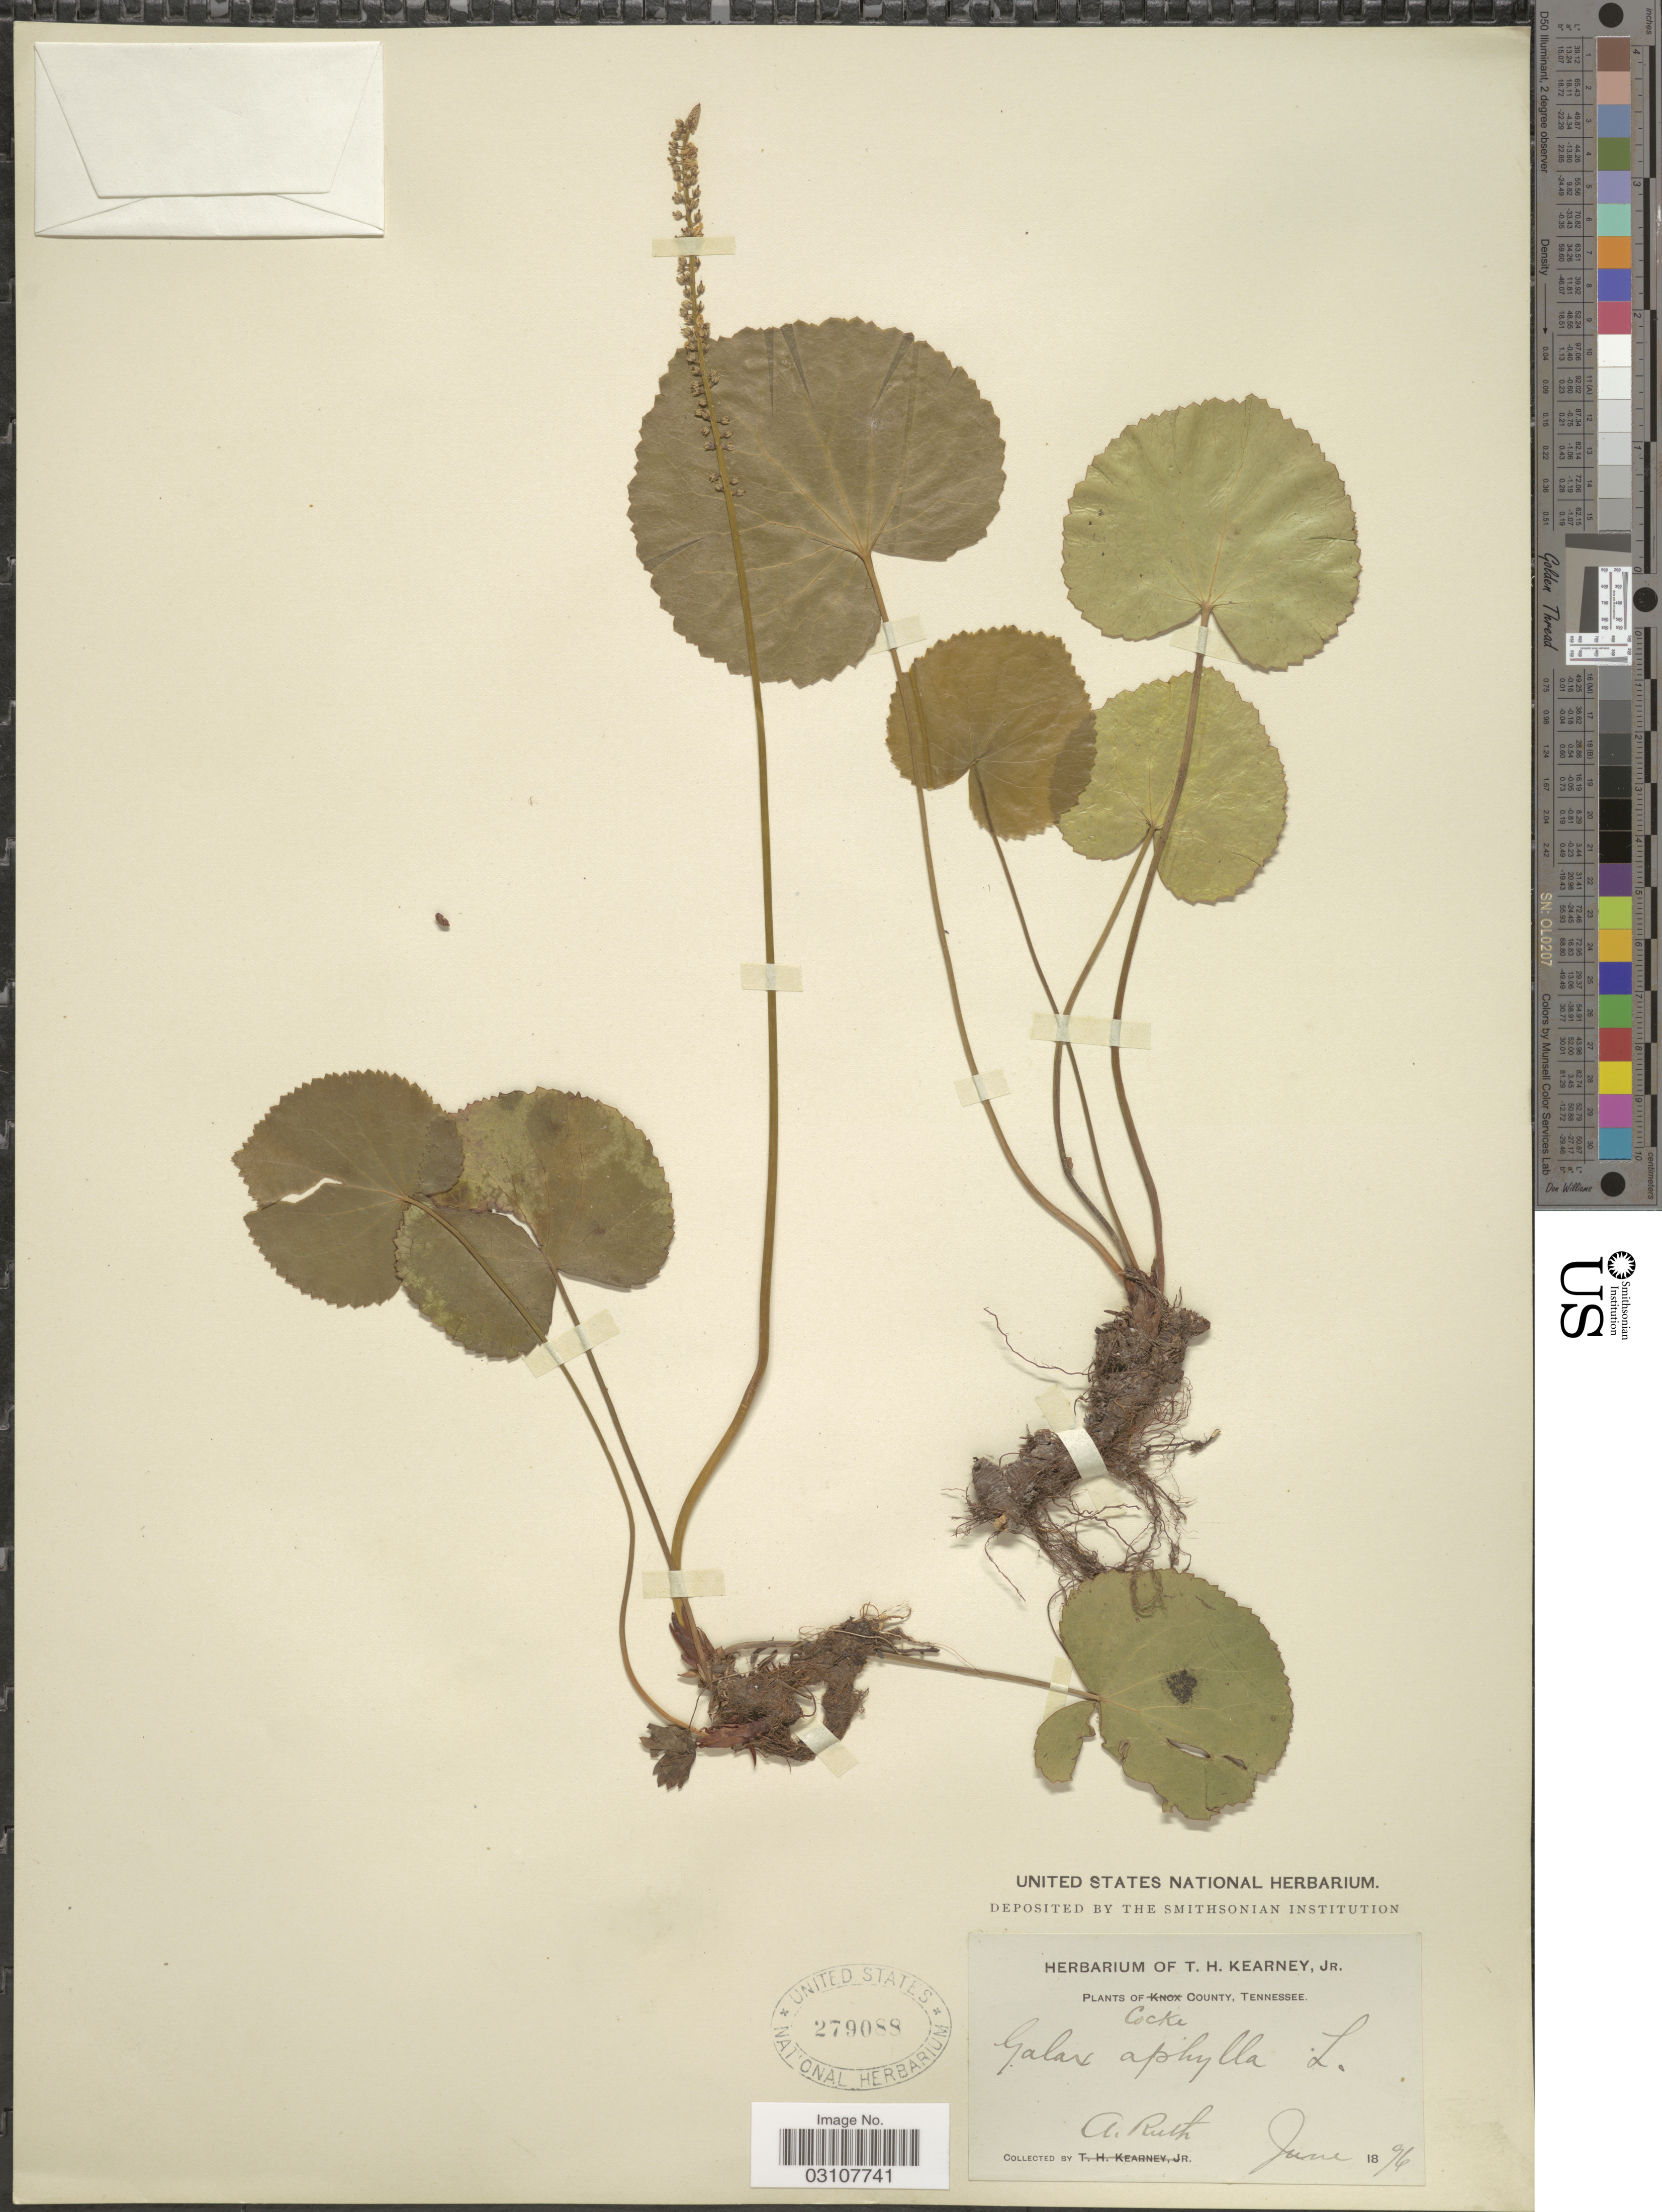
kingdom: Plantae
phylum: Tracheophyta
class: Magnoliopsida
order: Ericales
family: Diapensiaceae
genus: Galax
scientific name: Galax urceolata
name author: (Poir.) Brummitt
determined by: Gaynor, Michelle L., (FLAS), University of Florida (UNITED STATES)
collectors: A. Ruth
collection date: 1896-06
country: United States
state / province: Tennessee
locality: Cocke County.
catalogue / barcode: US 279088